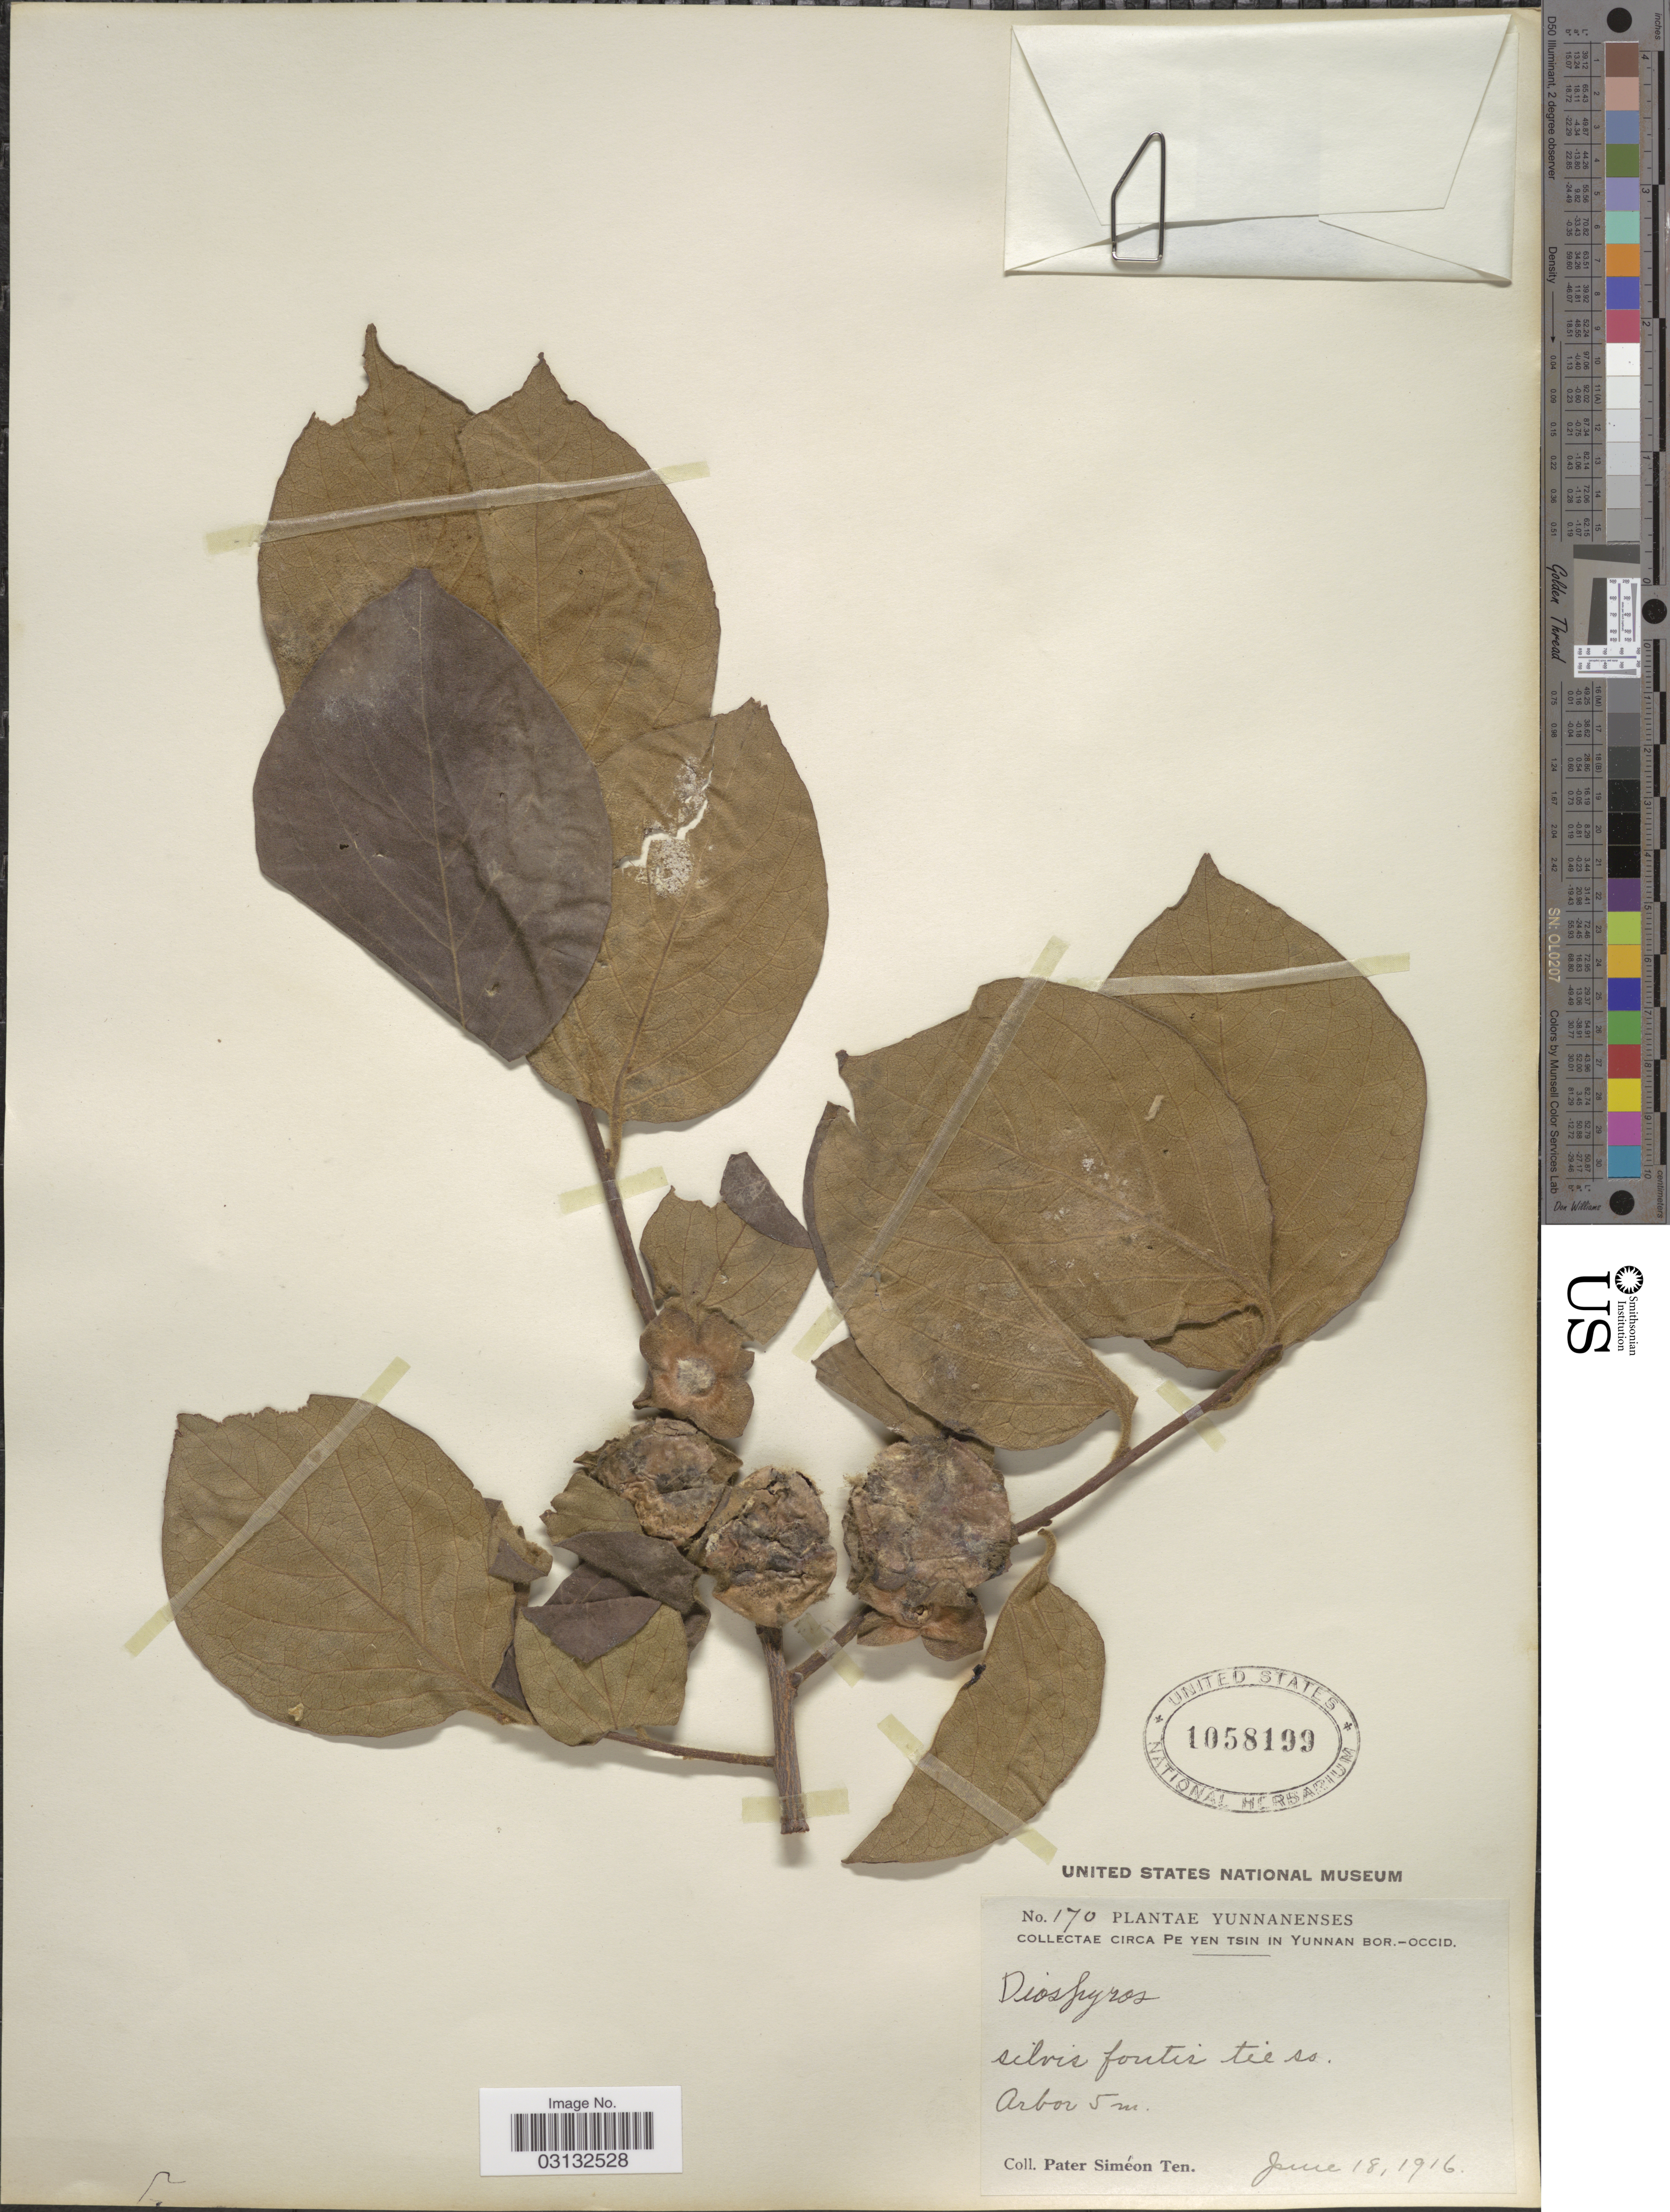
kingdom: Plantae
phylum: Tracheophyta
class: Magnoliopsida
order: Ericales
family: Ebenaceae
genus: Diospyros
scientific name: Diospyros sp.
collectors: P. S. Ten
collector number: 170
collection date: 1916-06-18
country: China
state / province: Yunnan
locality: Circa Pe Yen Tsin in Yunnan bor.-occid.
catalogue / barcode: US 1058199